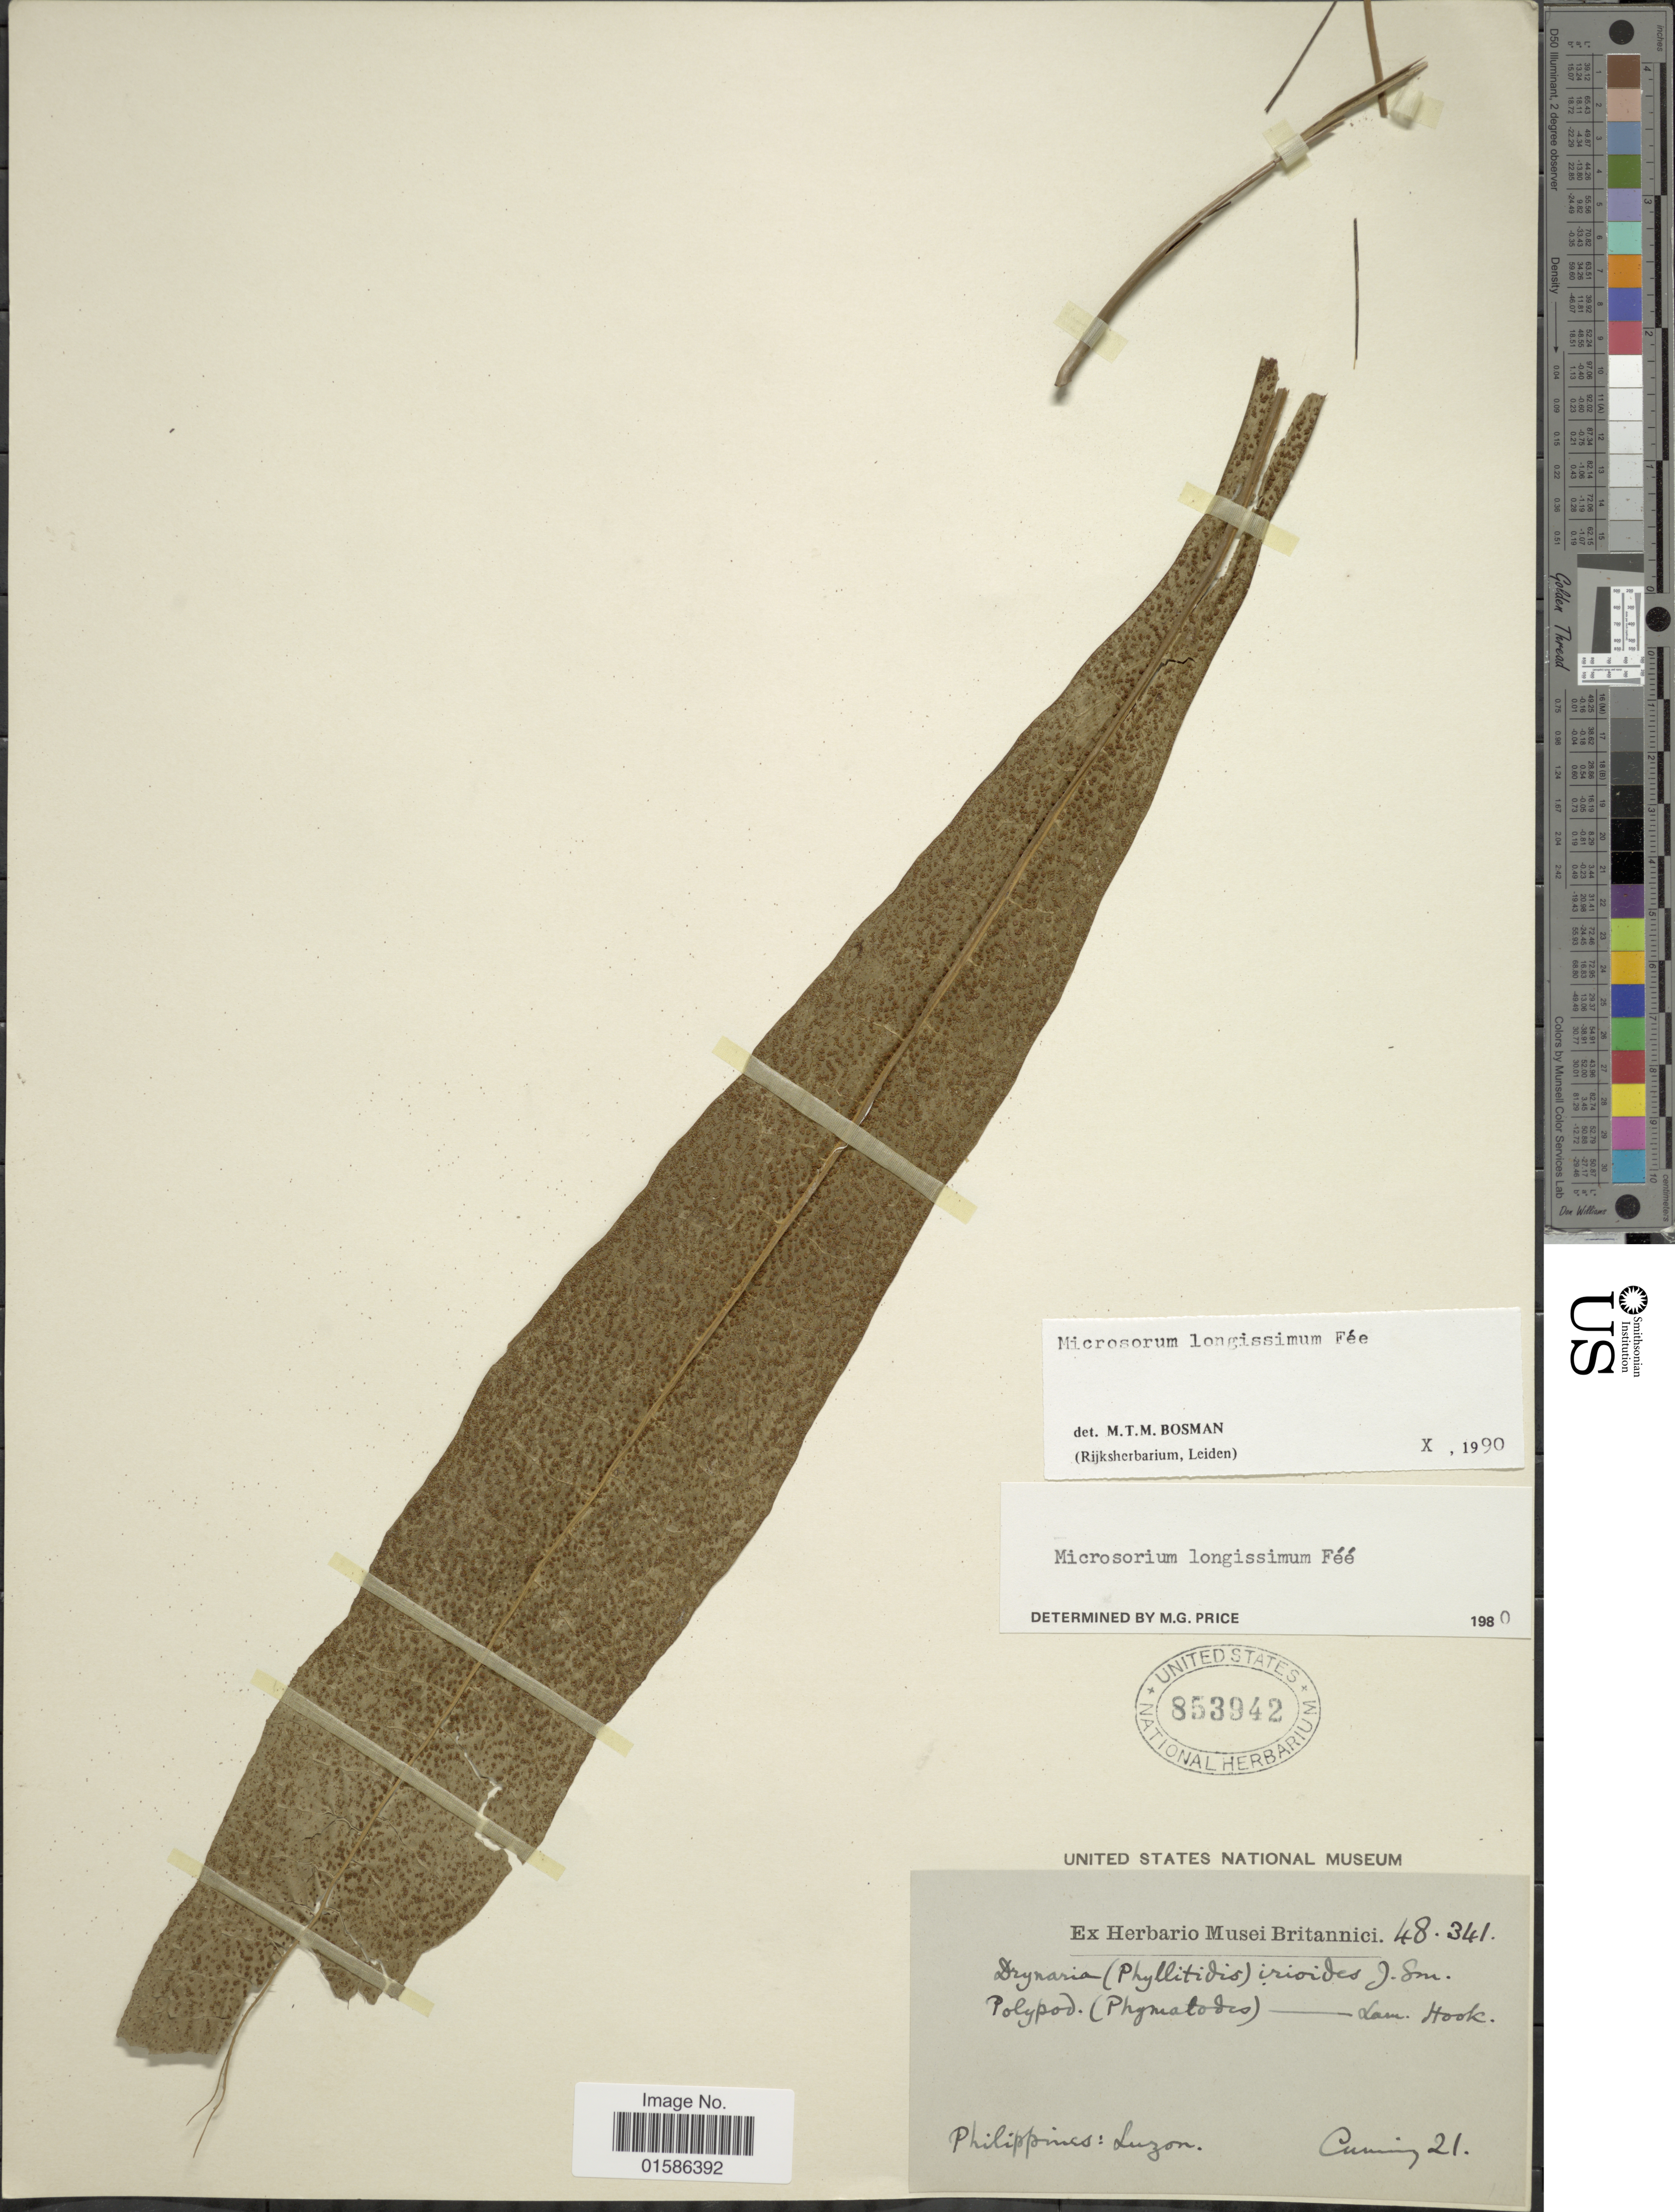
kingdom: Plantae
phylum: Tracheophyta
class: Polypodiopsida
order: Polypodiales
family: Polypodiaceae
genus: Microsorum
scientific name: Microsorum longissimum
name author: Fée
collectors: -. Cuming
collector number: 21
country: Philippines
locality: Luzon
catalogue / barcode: US 853942